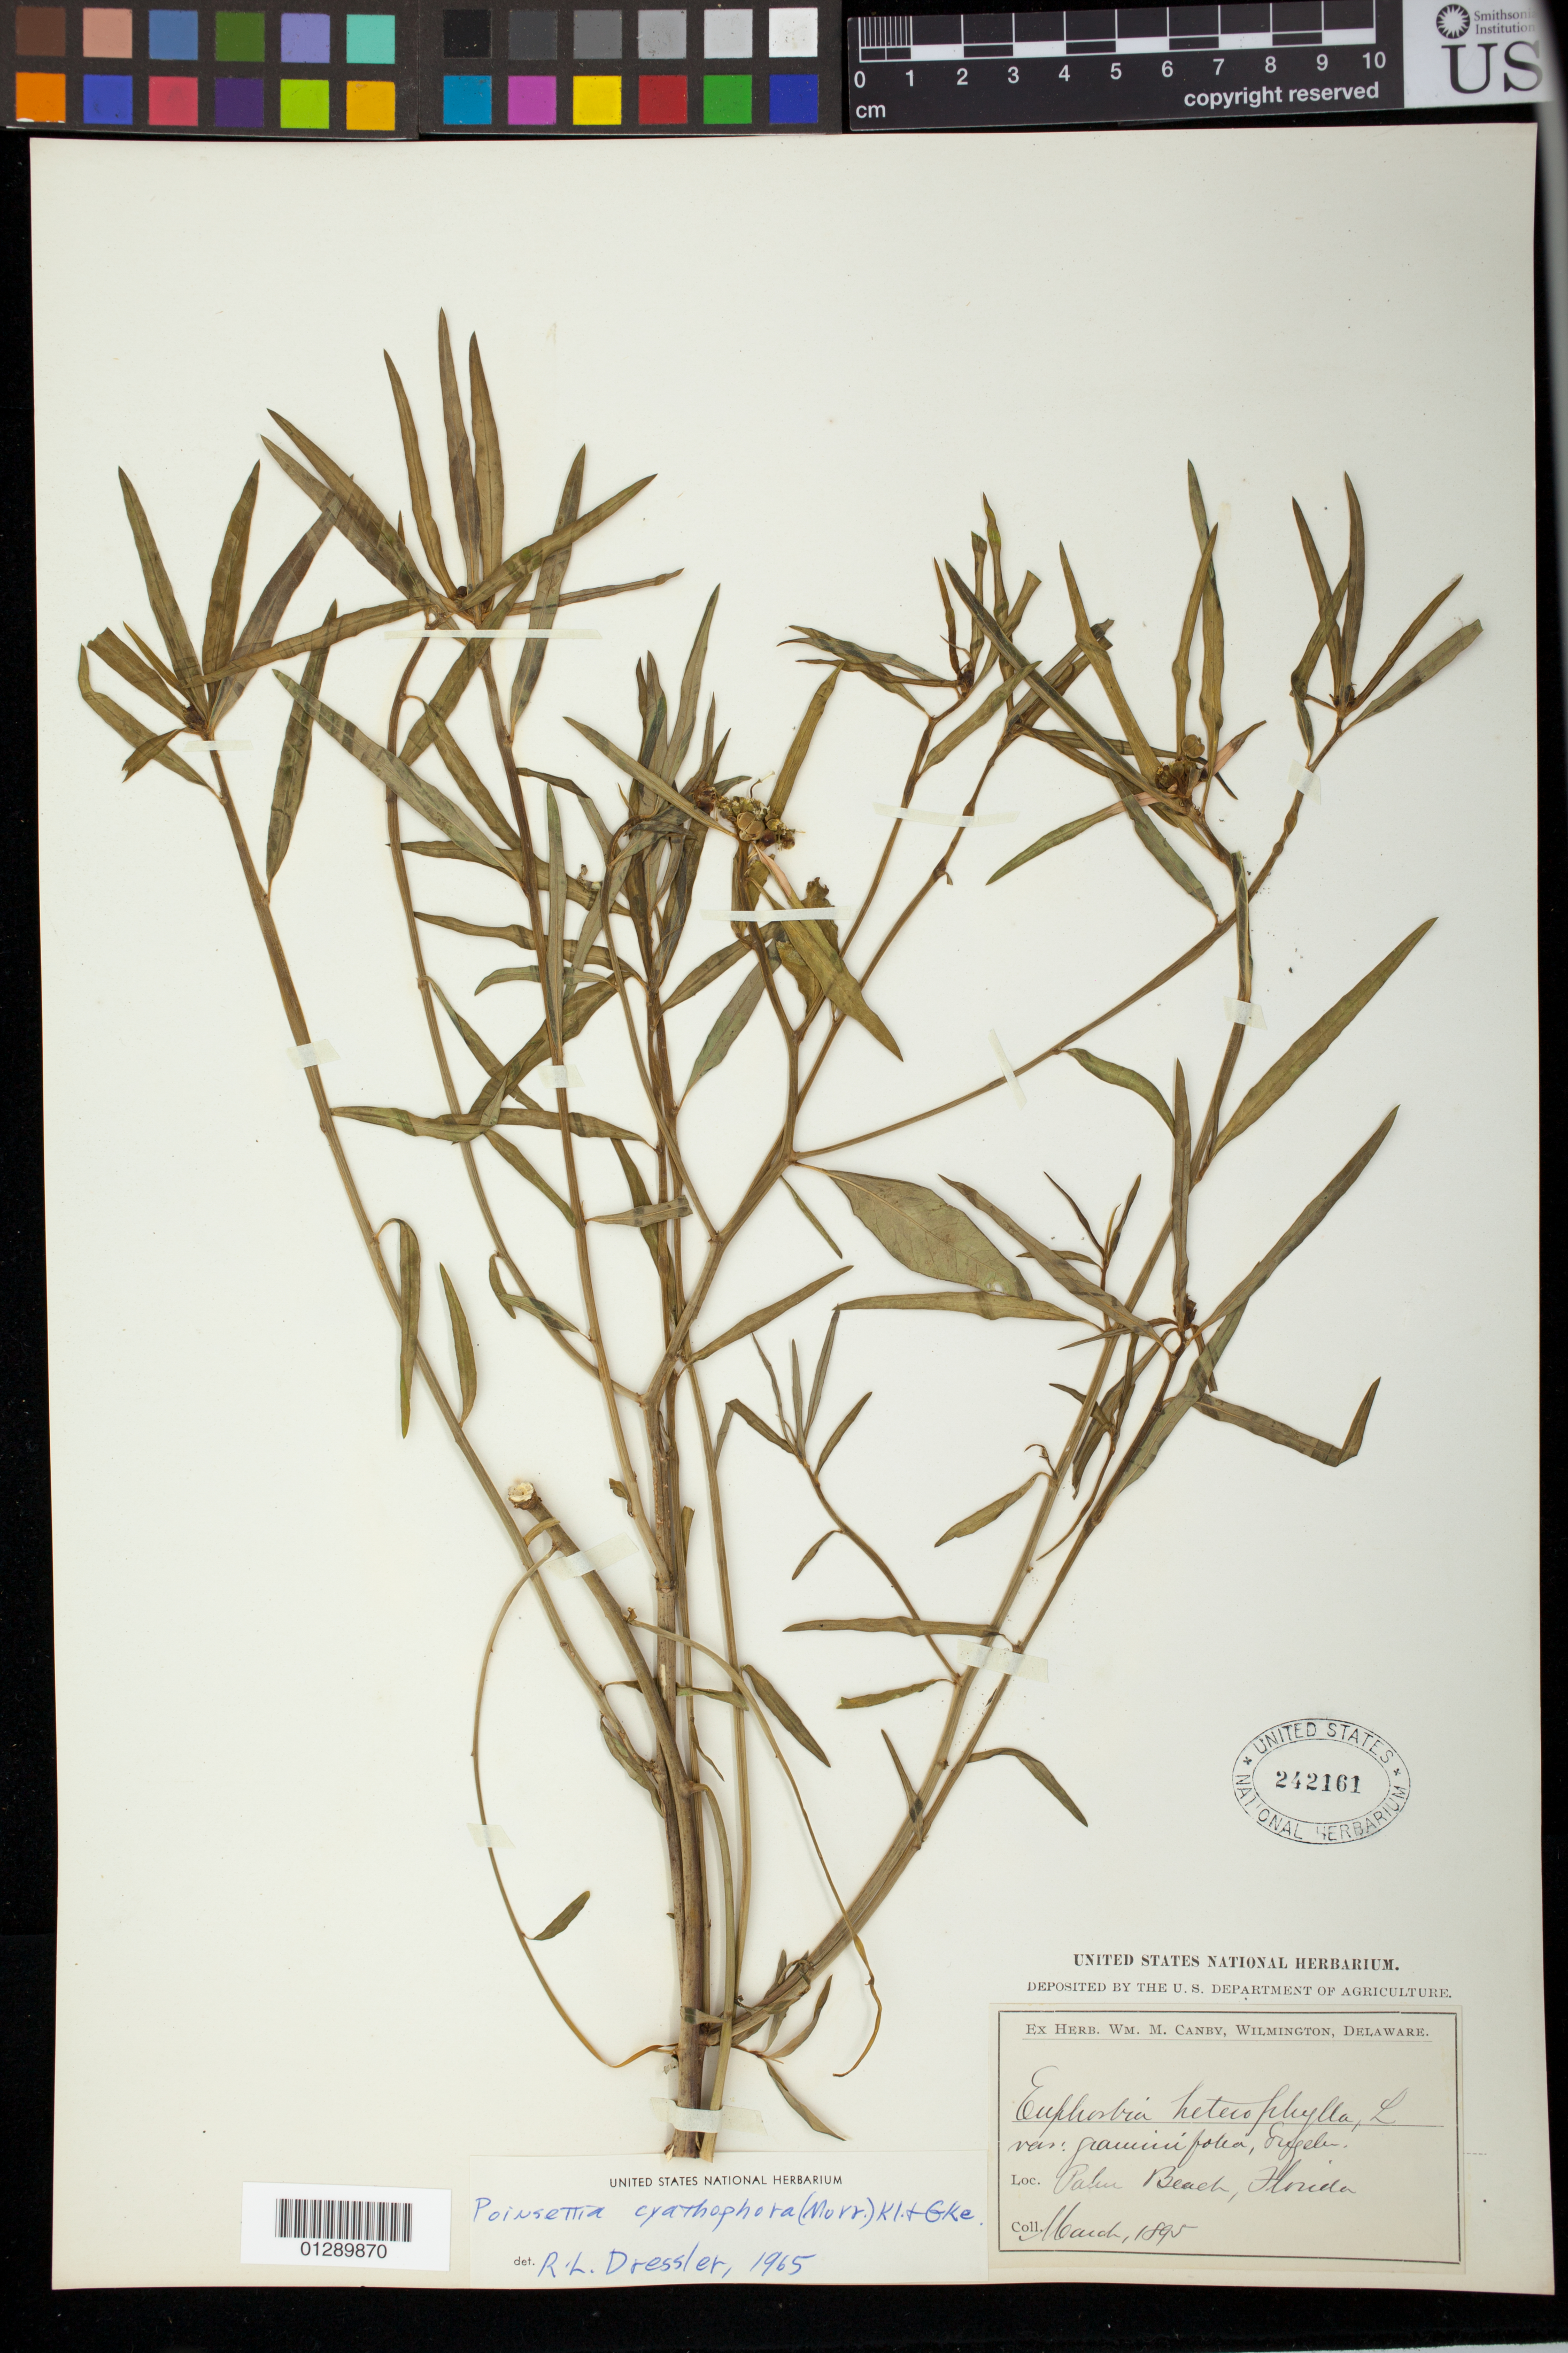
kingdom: Plantae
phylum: Tracheophyta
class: Magnoliopsida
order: Malpighiales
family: Euphorbiaceae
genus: Euphorbia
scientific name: Euphorbia heterophylla var. cyathophora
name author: (Murr.) Griseb.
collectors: W. M. Canby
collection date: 1895-03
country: United States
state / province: Florida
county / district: Palm Beach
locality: Palm Beach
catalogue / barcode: US 242161